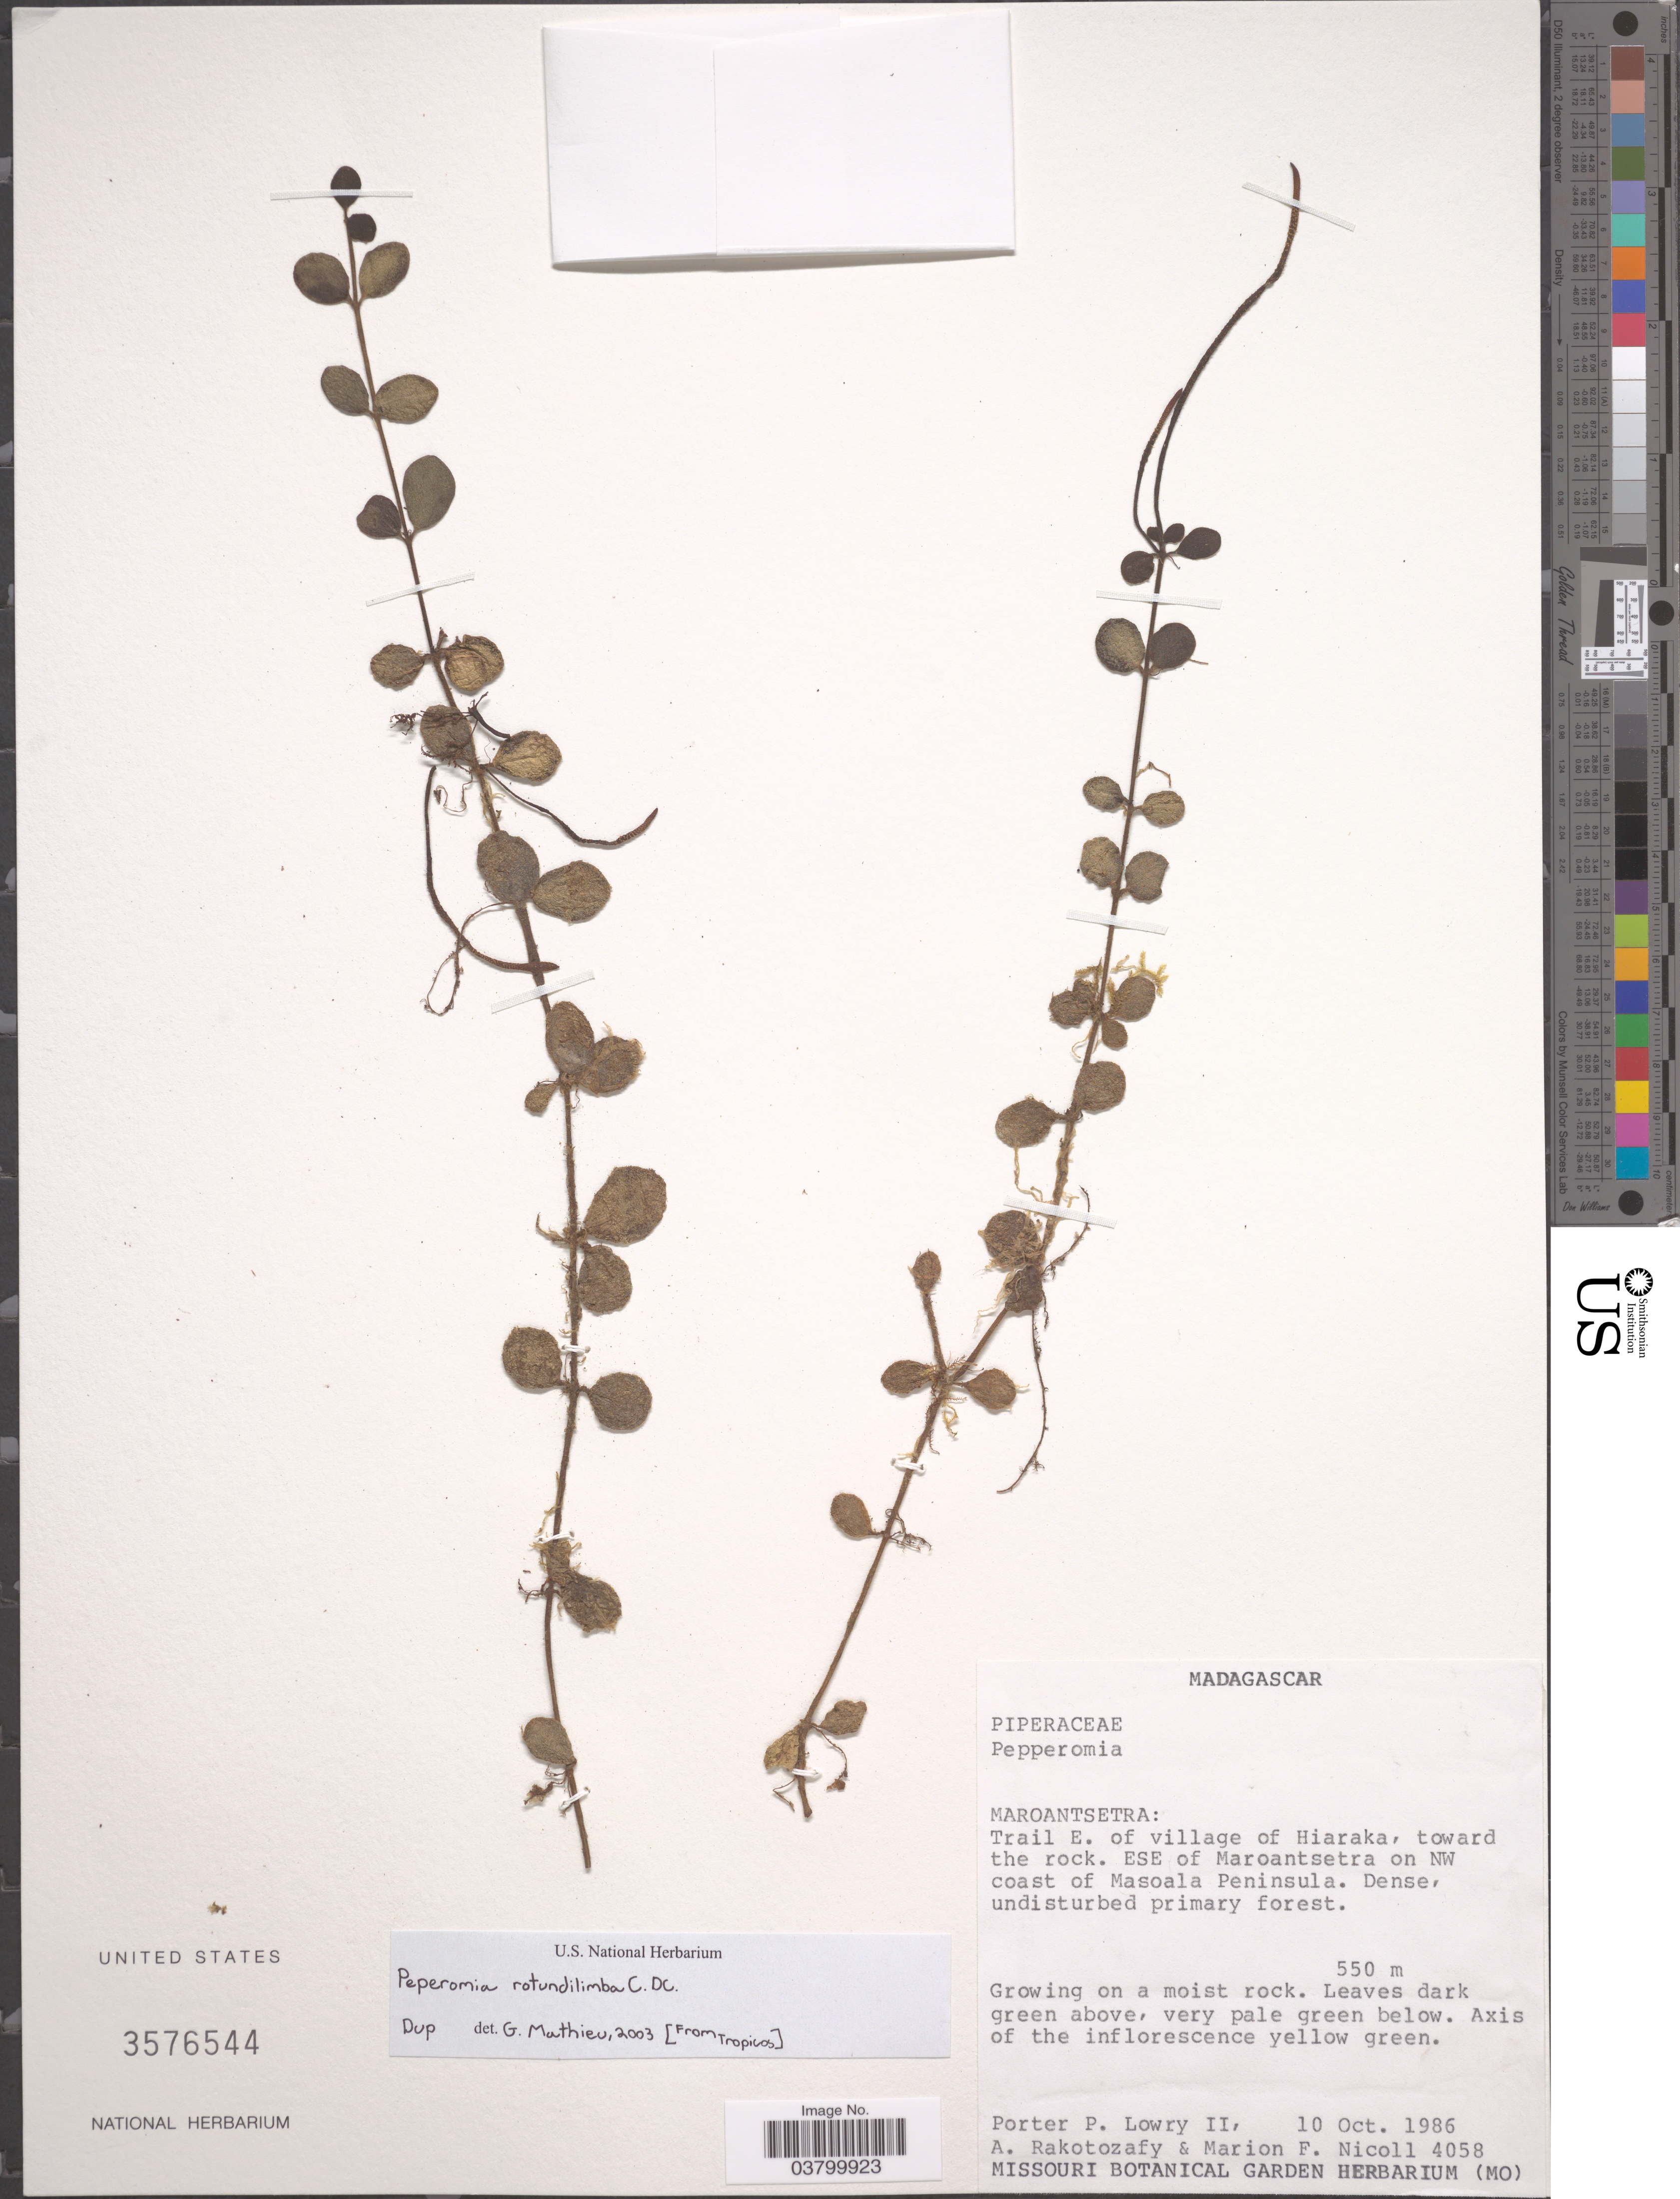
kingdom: Plantae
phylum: Tracheophyta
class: Magnoliopsida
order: Piperales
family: Piperaceae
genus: Peperomia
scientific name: Peperomia rotundilimba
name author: C. DC.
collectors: P. P. Lowry, A. Rakotozafy & M. F. Nicoll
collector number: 4058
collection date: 1986-10-10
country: Madagascar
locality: Maroantsetra: Trail E. of village of Hiaraka, toward the rock. ESE of Maroantsetra on NW coast of Masoala Peninsula.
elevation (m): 550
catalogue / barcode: US 3576544